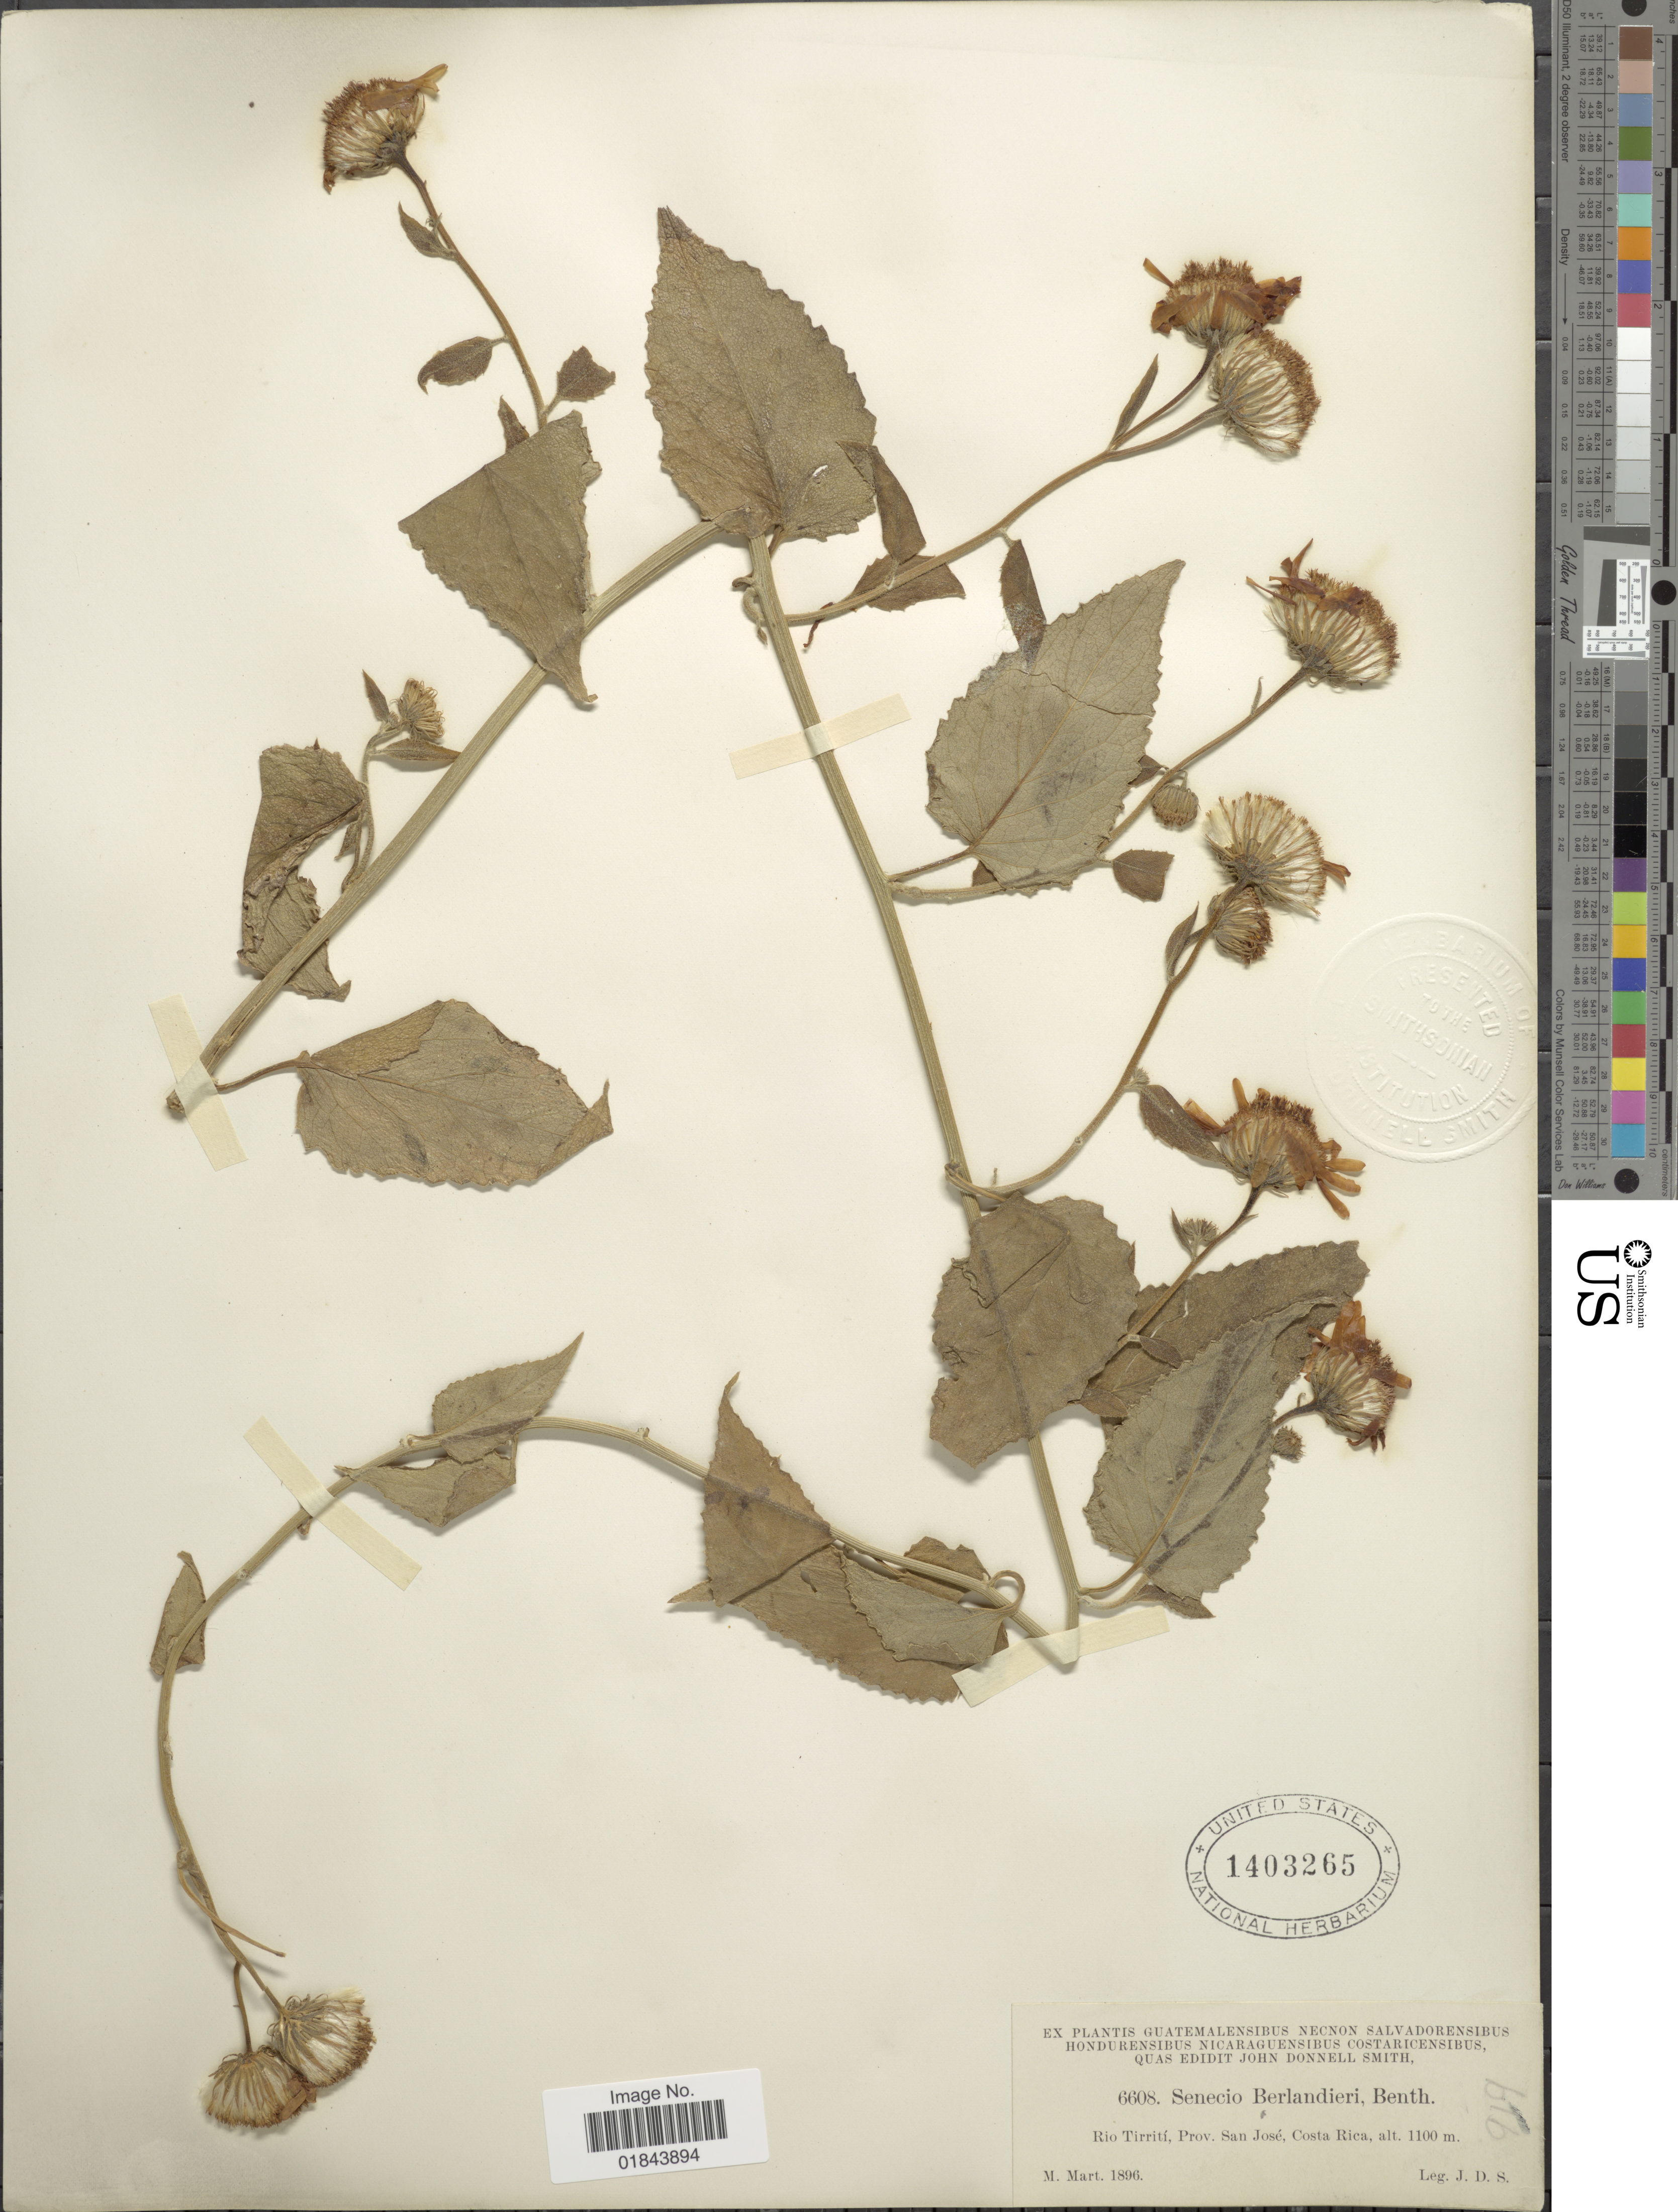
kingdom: Plantae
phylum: Tracheophyta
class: Magnoliopsida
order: Asterales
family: Asteraceae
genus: Pseudogynoxys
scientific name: Pseudogynoxys cummingii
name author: (Benth.) H. Rob. & Cuatrec.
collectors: J. Donnell Smith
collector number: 6608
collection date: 1896-03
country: Costa Rica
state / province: San José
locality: Rio Tirrití, Prov. San José, Costa Rica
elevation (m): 1100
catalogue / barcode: US 1403265